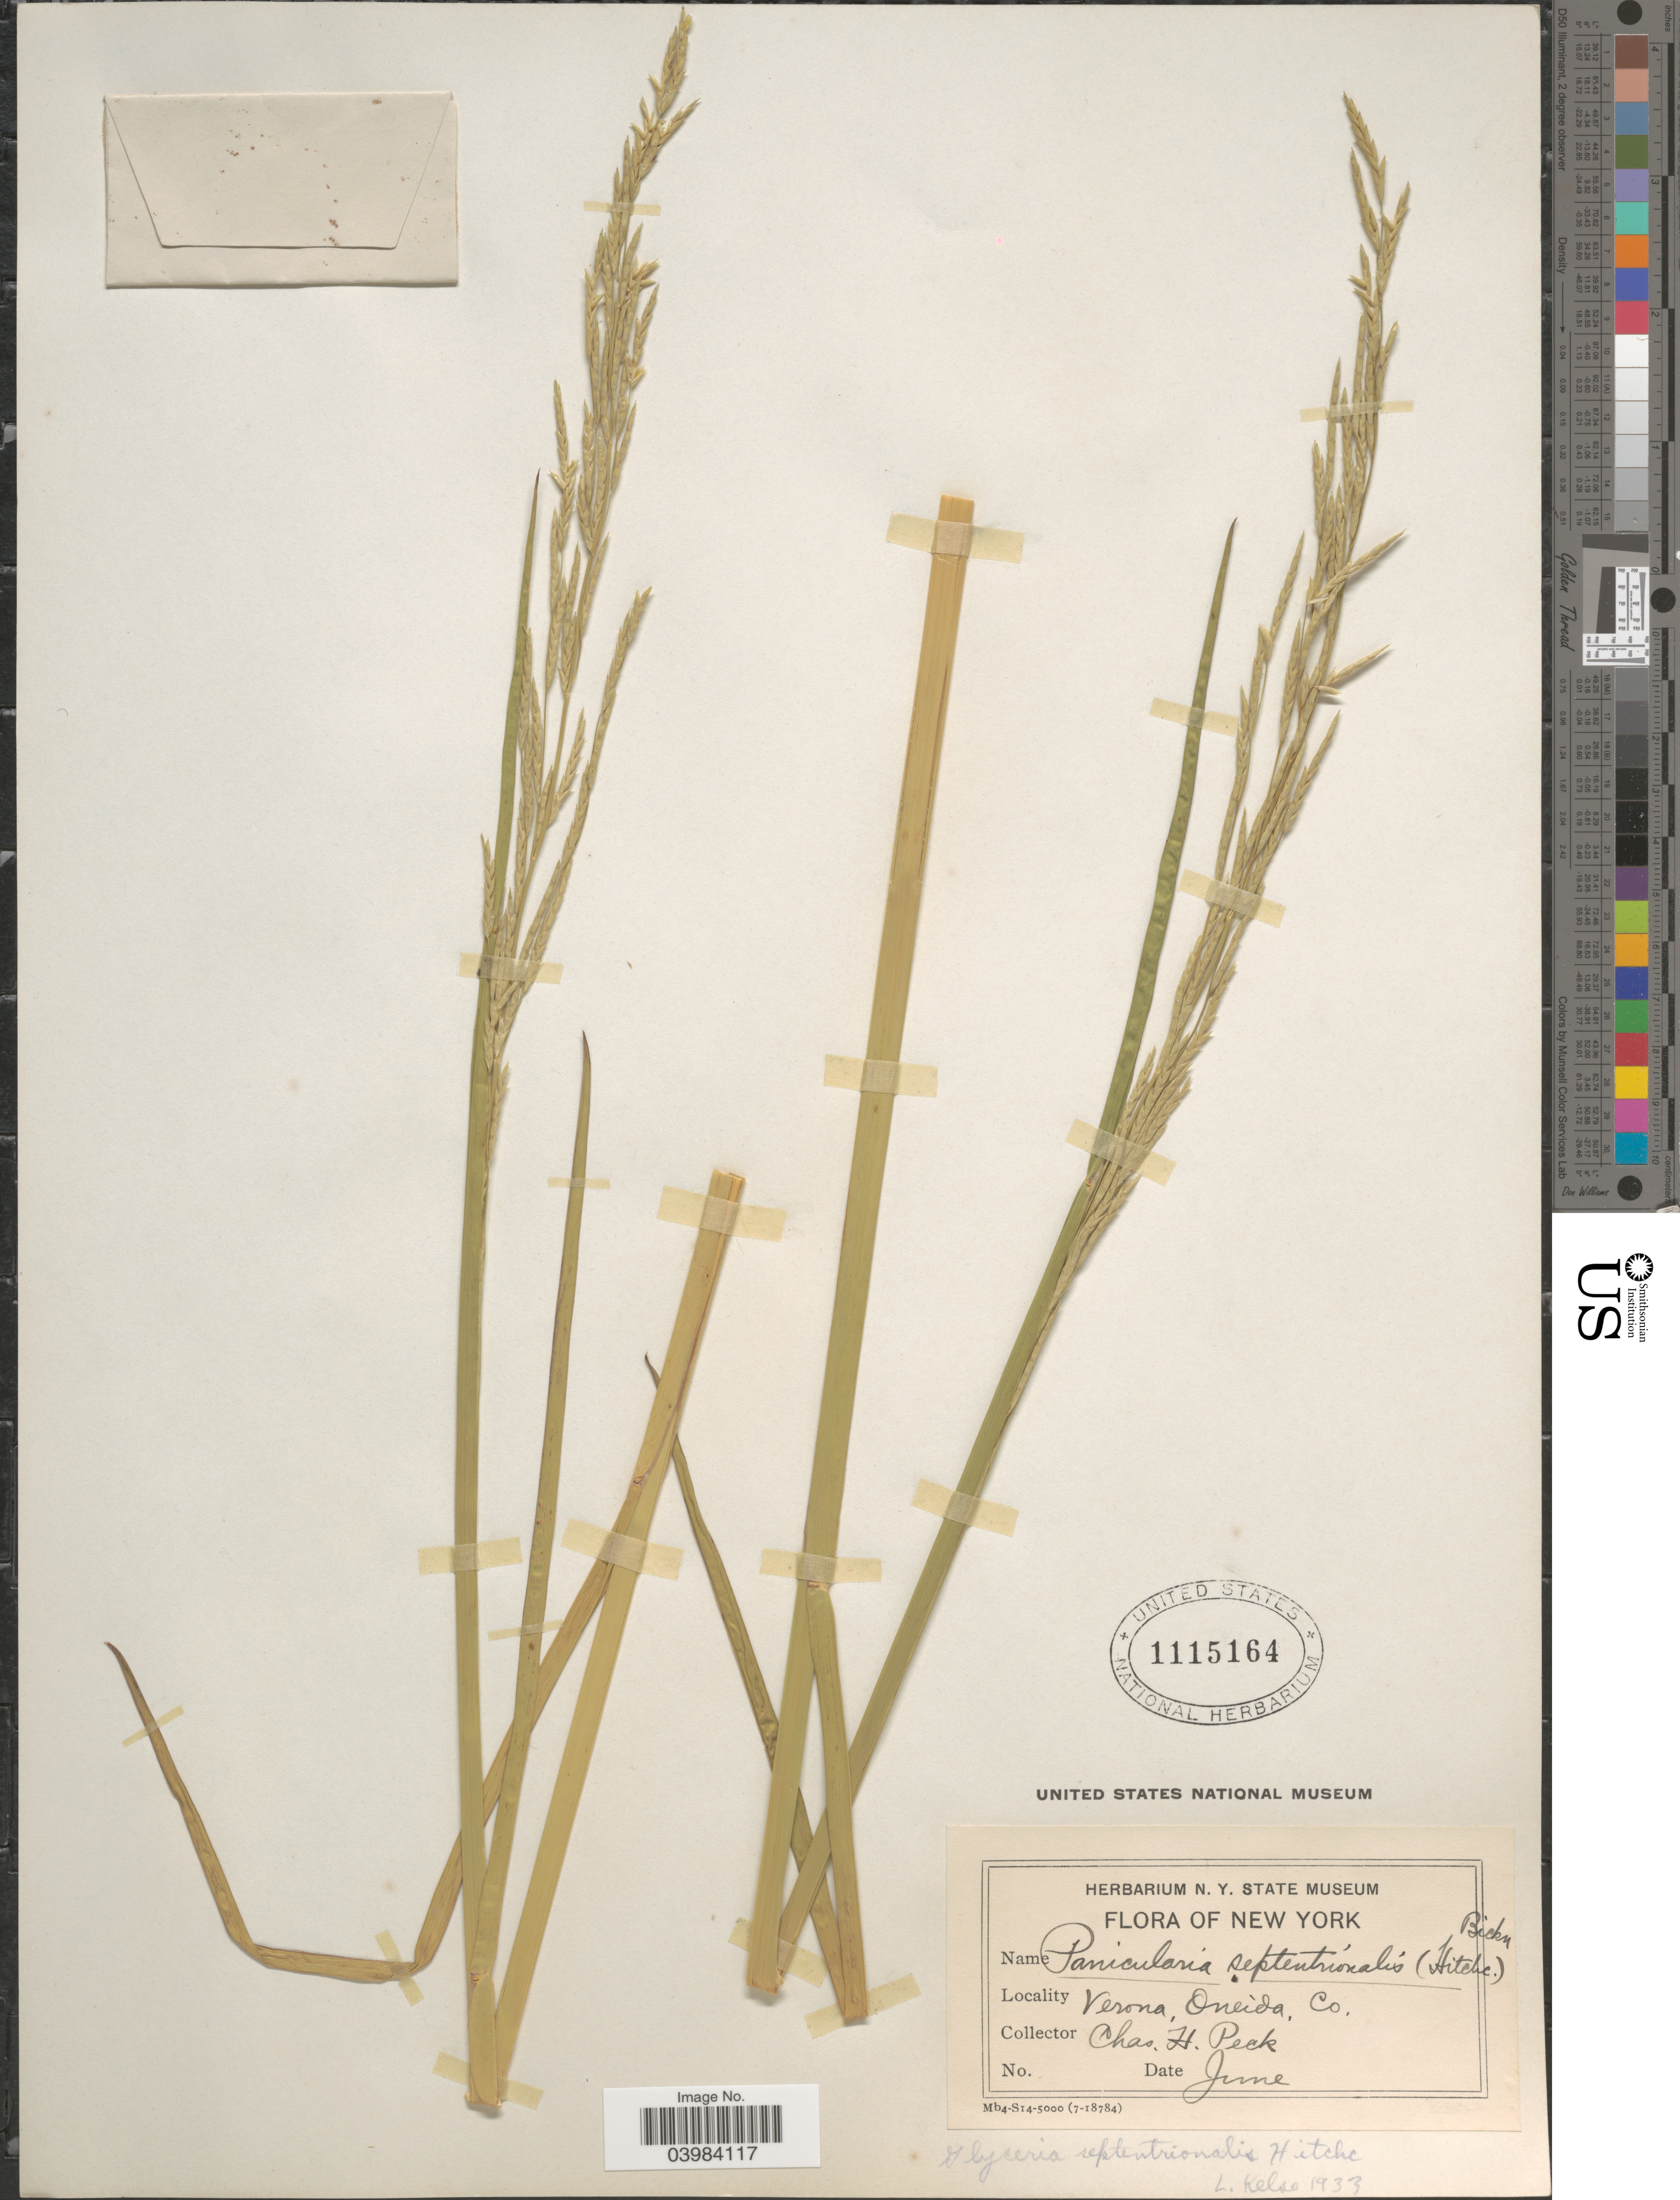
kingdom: Plantae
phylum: Tracheophyta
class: Liliopsida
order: Poales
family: Poaceae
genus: Glyceria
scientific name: Glyceria septentrionalis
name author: Hitchc.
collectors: C. H. Peck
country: United States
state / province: New York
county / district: Oneida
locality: Verona, Oneida Co.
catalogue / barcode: US 1115164